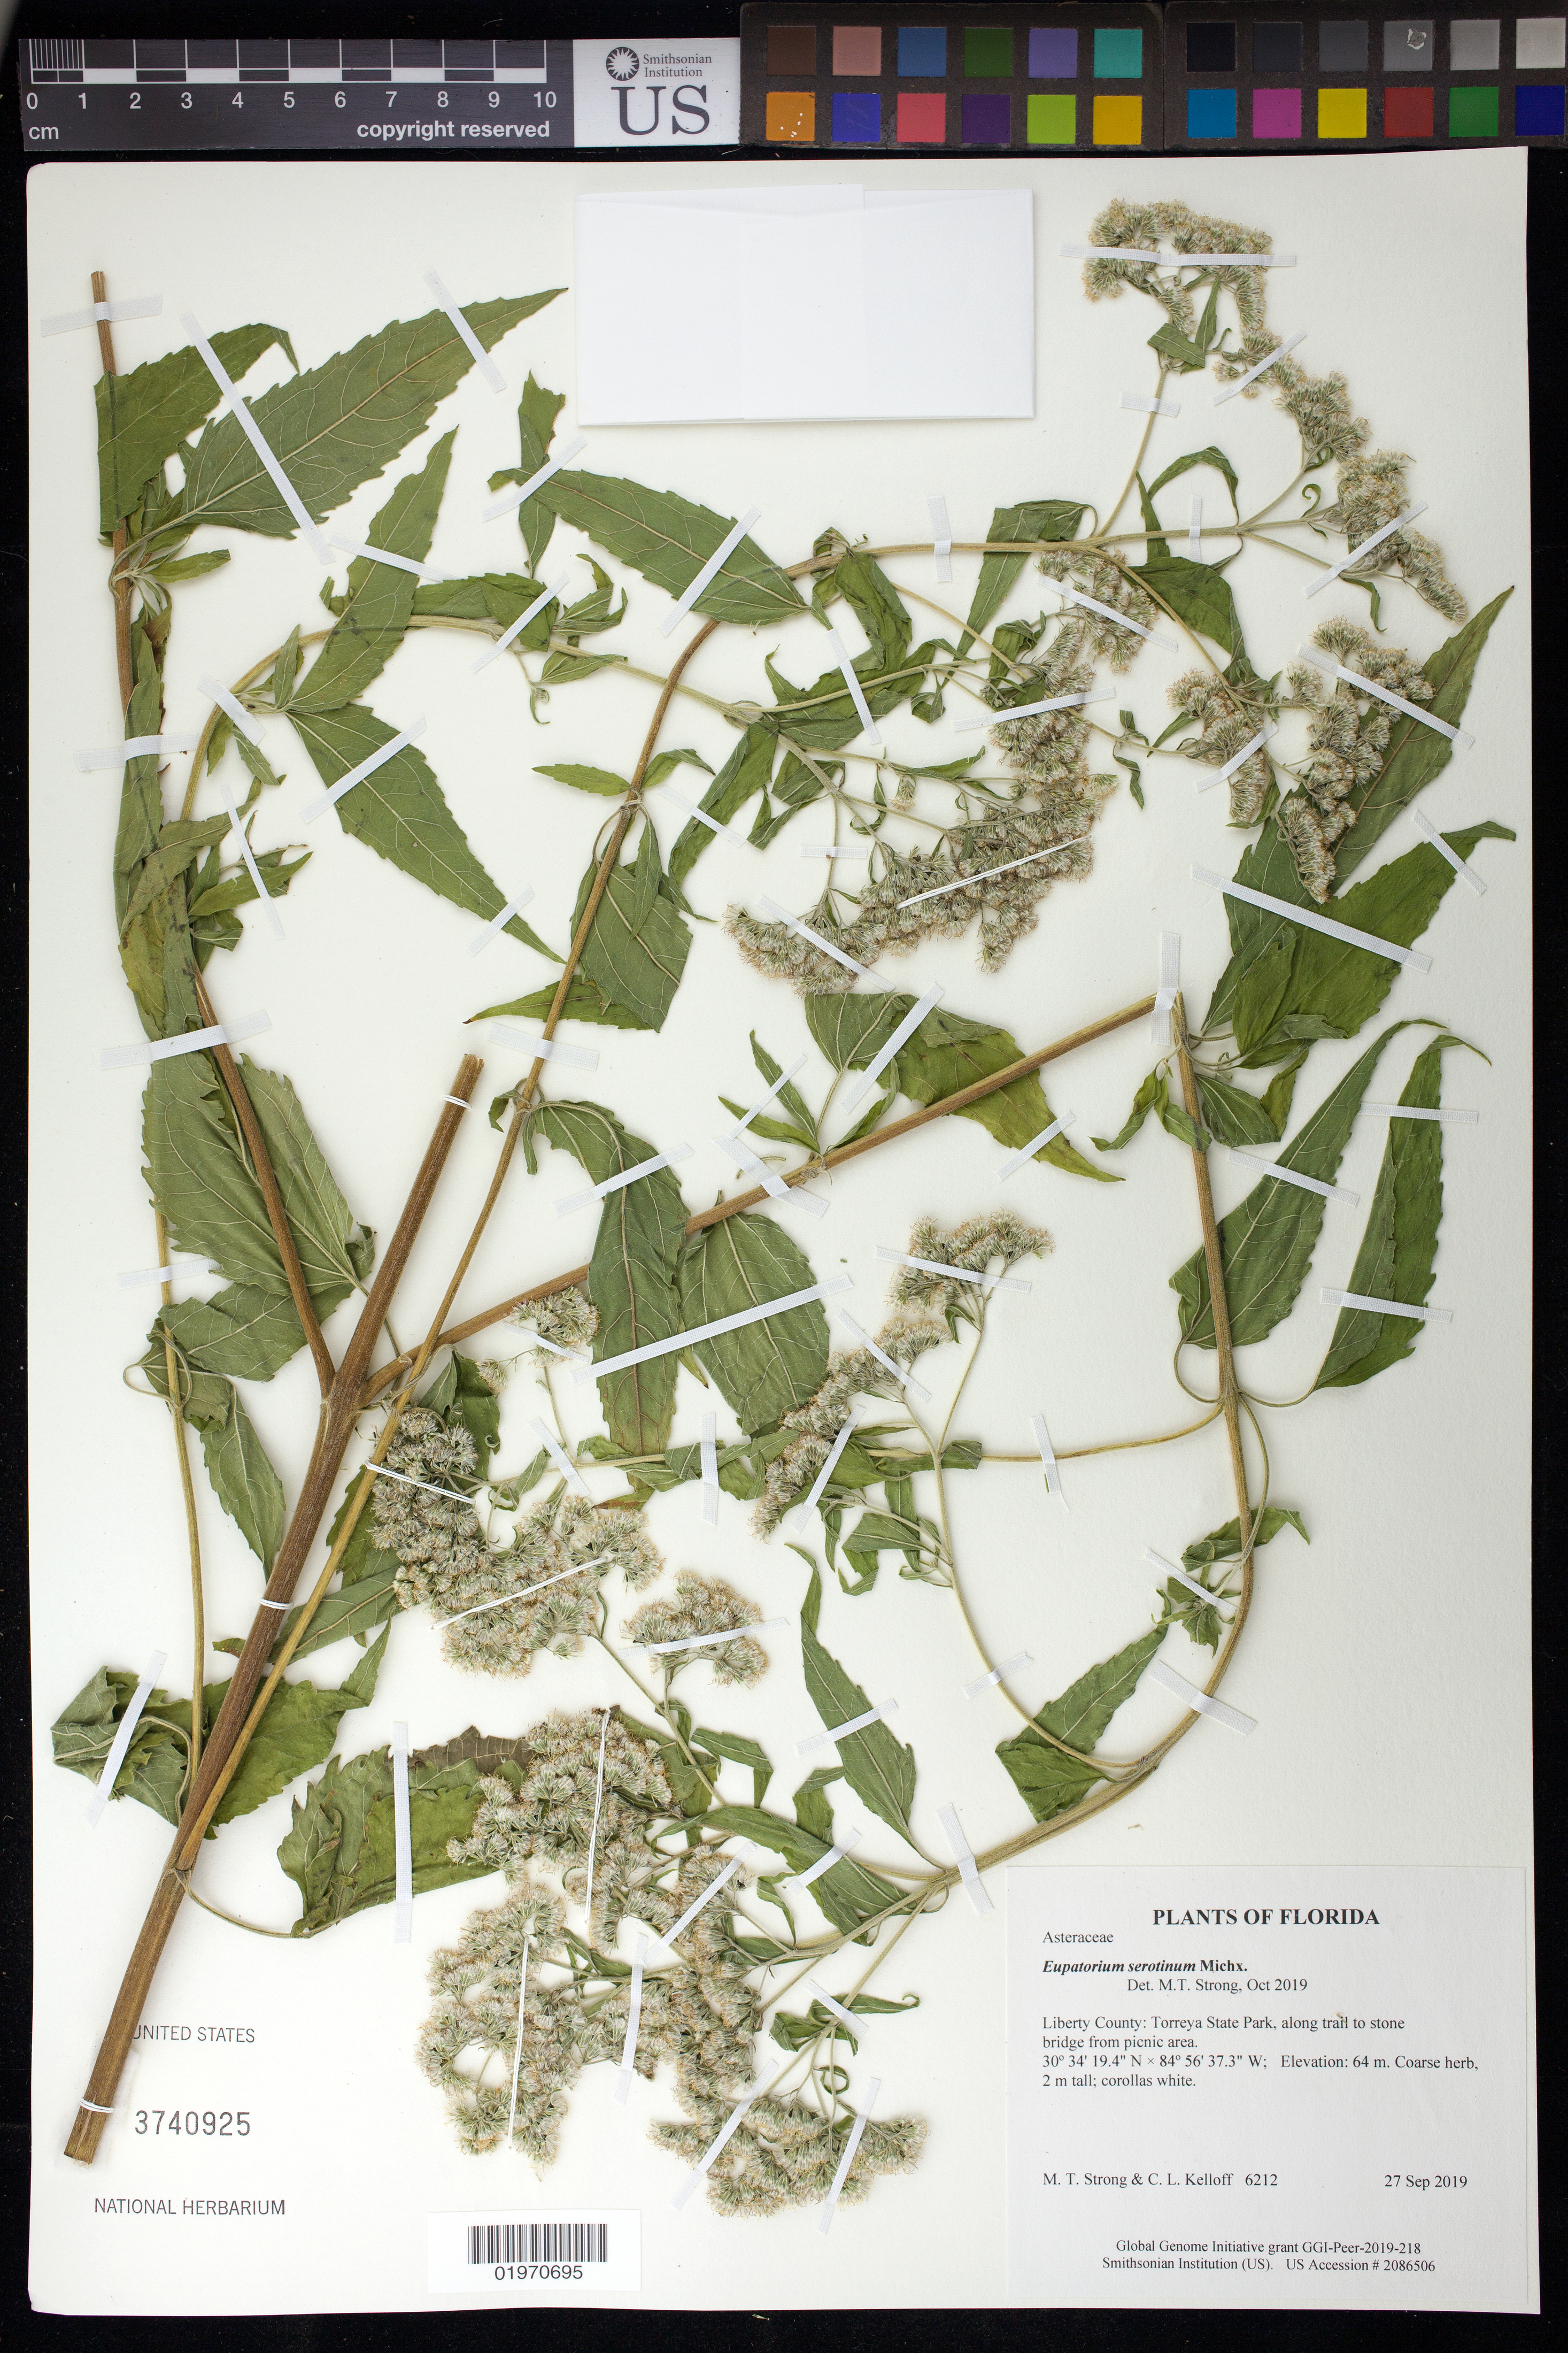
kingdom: Plantae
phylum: Tracheophyta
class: Magnoliopsida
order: Asterales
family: Asteraceae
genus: Eupatorium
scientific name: Eupatorium serotinum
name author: Michx.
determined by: Strong, Mark T., (BOT), Smithsonian Institution - National Museum of Natural History (UNITED STATES)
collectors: M. T. Strong & C. L. Kelloff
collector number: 6212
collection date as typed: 27 Sep 2019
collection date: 2019-09-27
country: United States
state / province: Florida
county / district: Liberty County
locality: Torreya State Park, along trail to stone bridge from picnic area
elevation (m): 64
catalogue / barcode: US 3740925